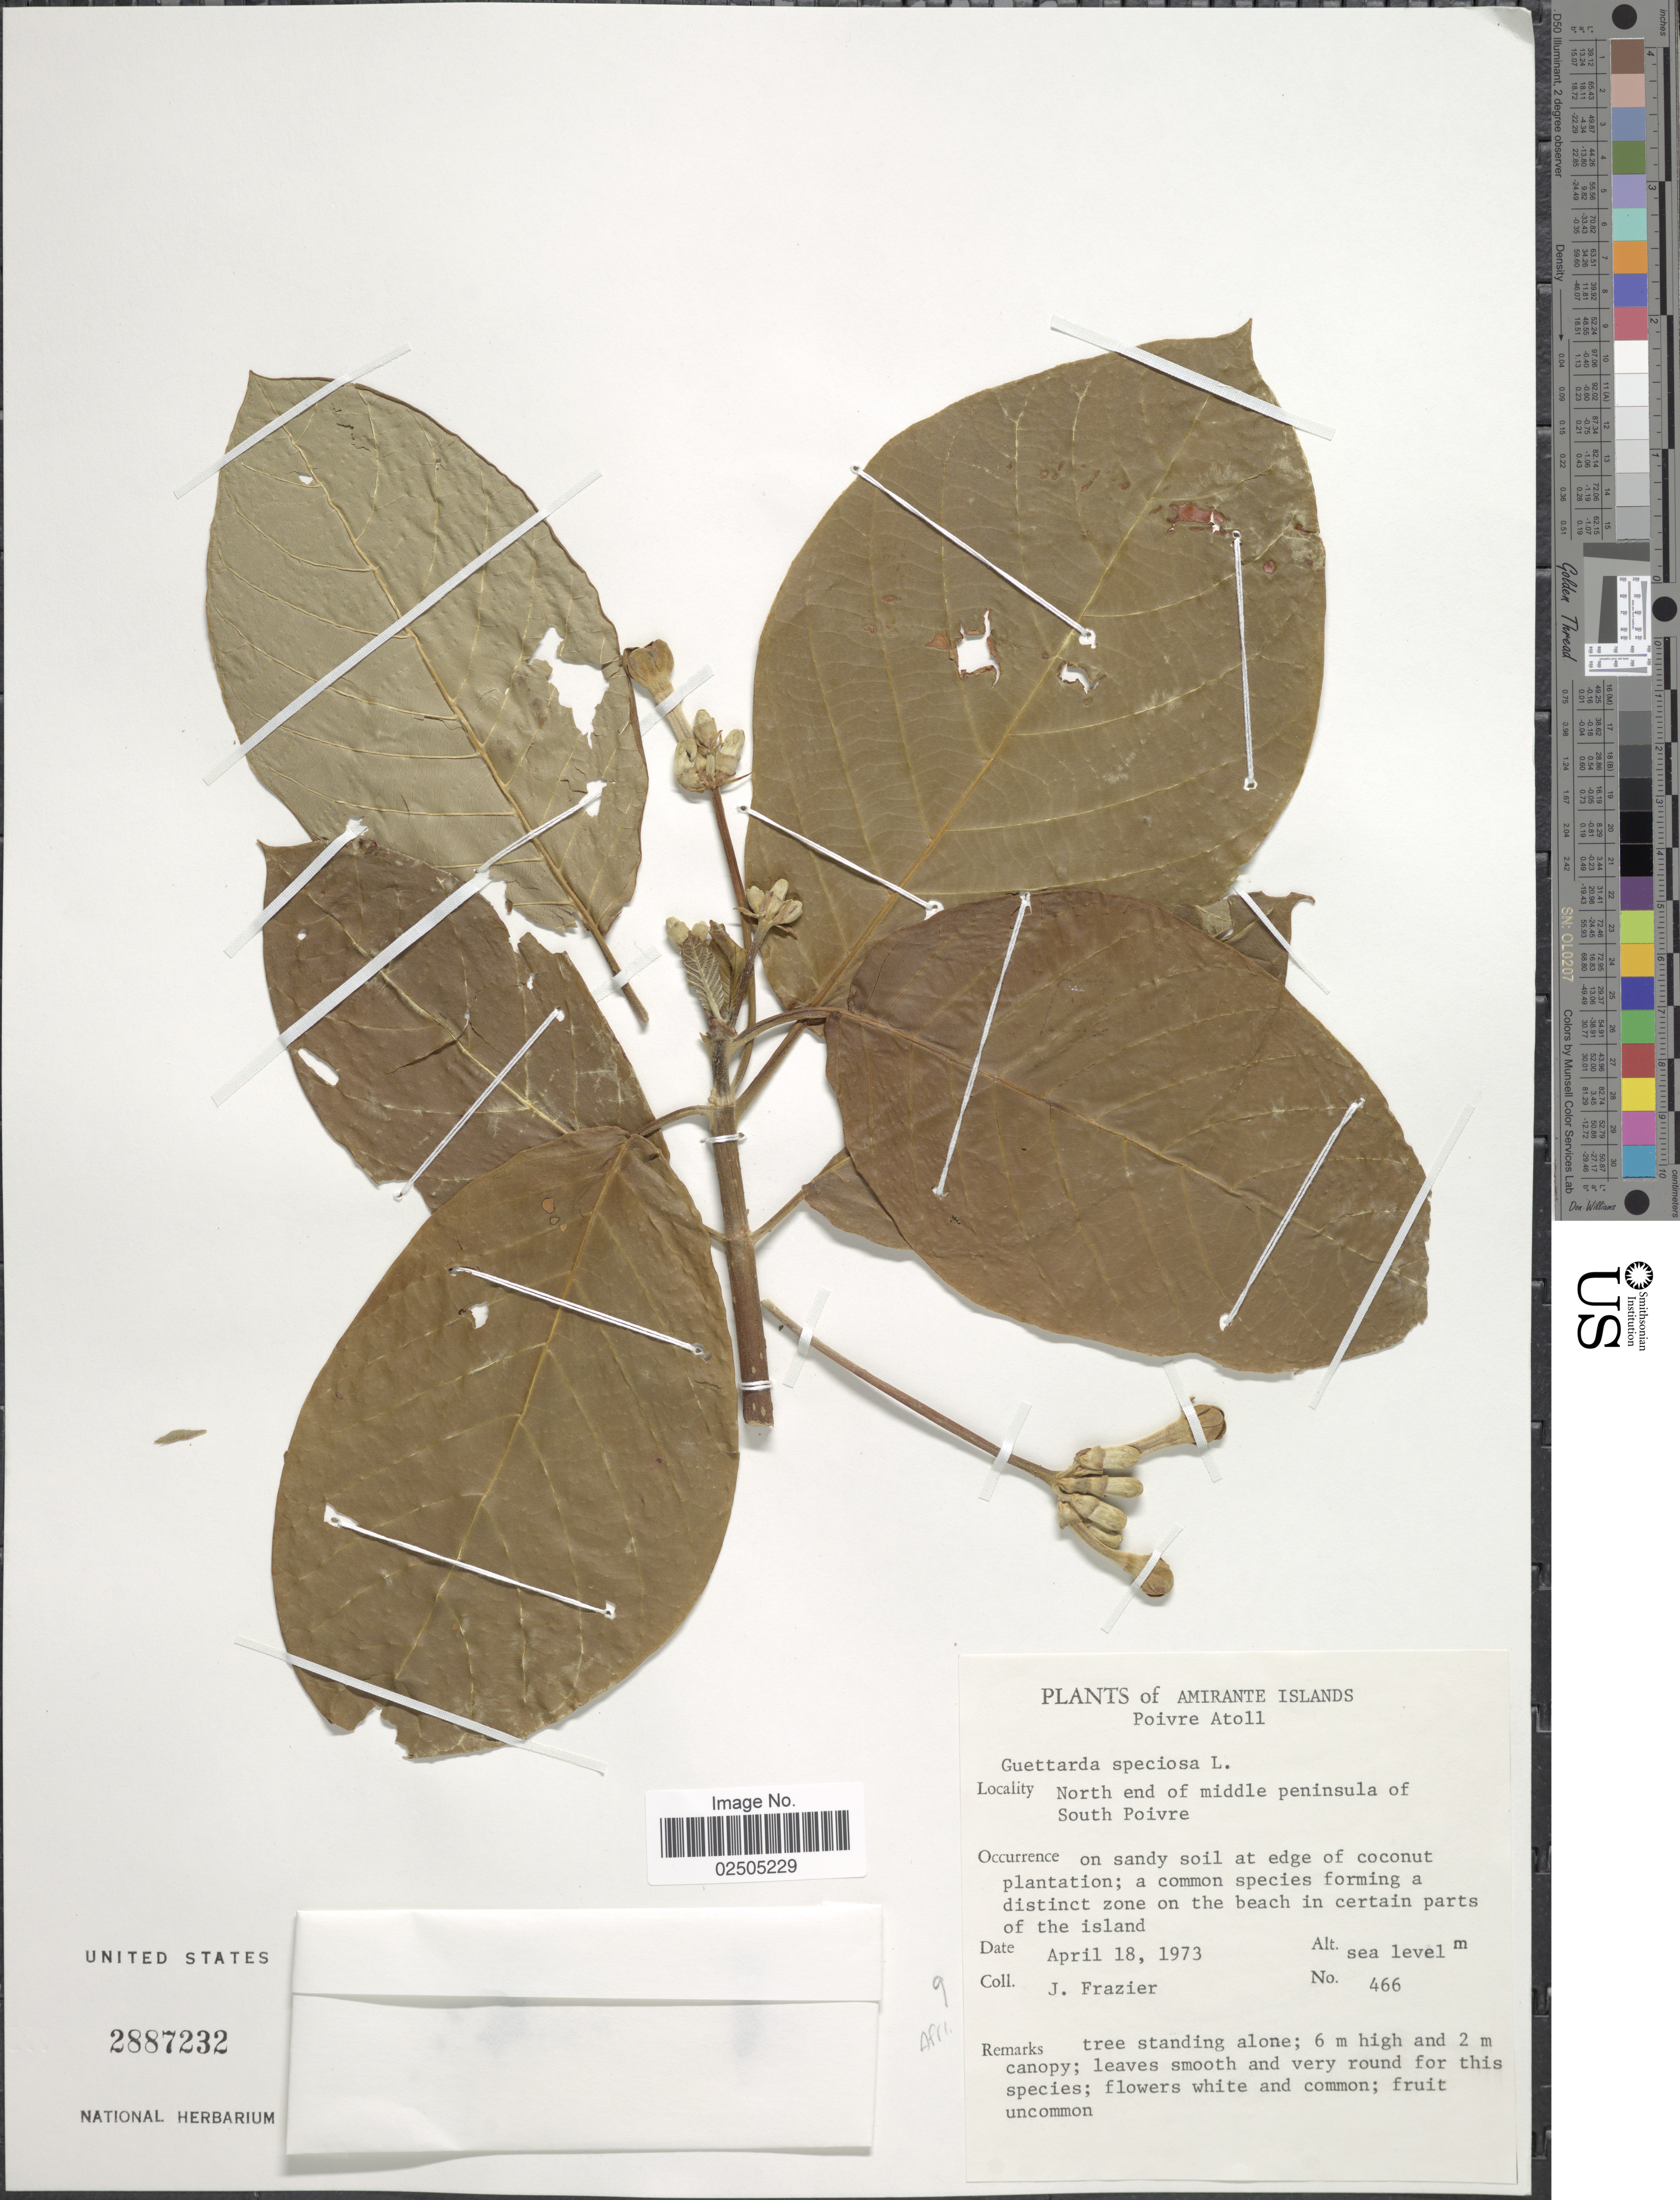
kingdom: Plantae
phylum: Tracheophyta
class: Magnoliopsida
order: Gentianales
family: Rubiaceae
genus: Guettarda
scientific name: Guettarda speciosa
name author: L.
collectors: J. Frazier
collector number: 466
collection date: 1973-04-18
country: Seychelles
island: Amirante Islands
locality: Poivre Atoll, North end of middle peninsula of South Poivre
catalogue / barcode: US 2887232